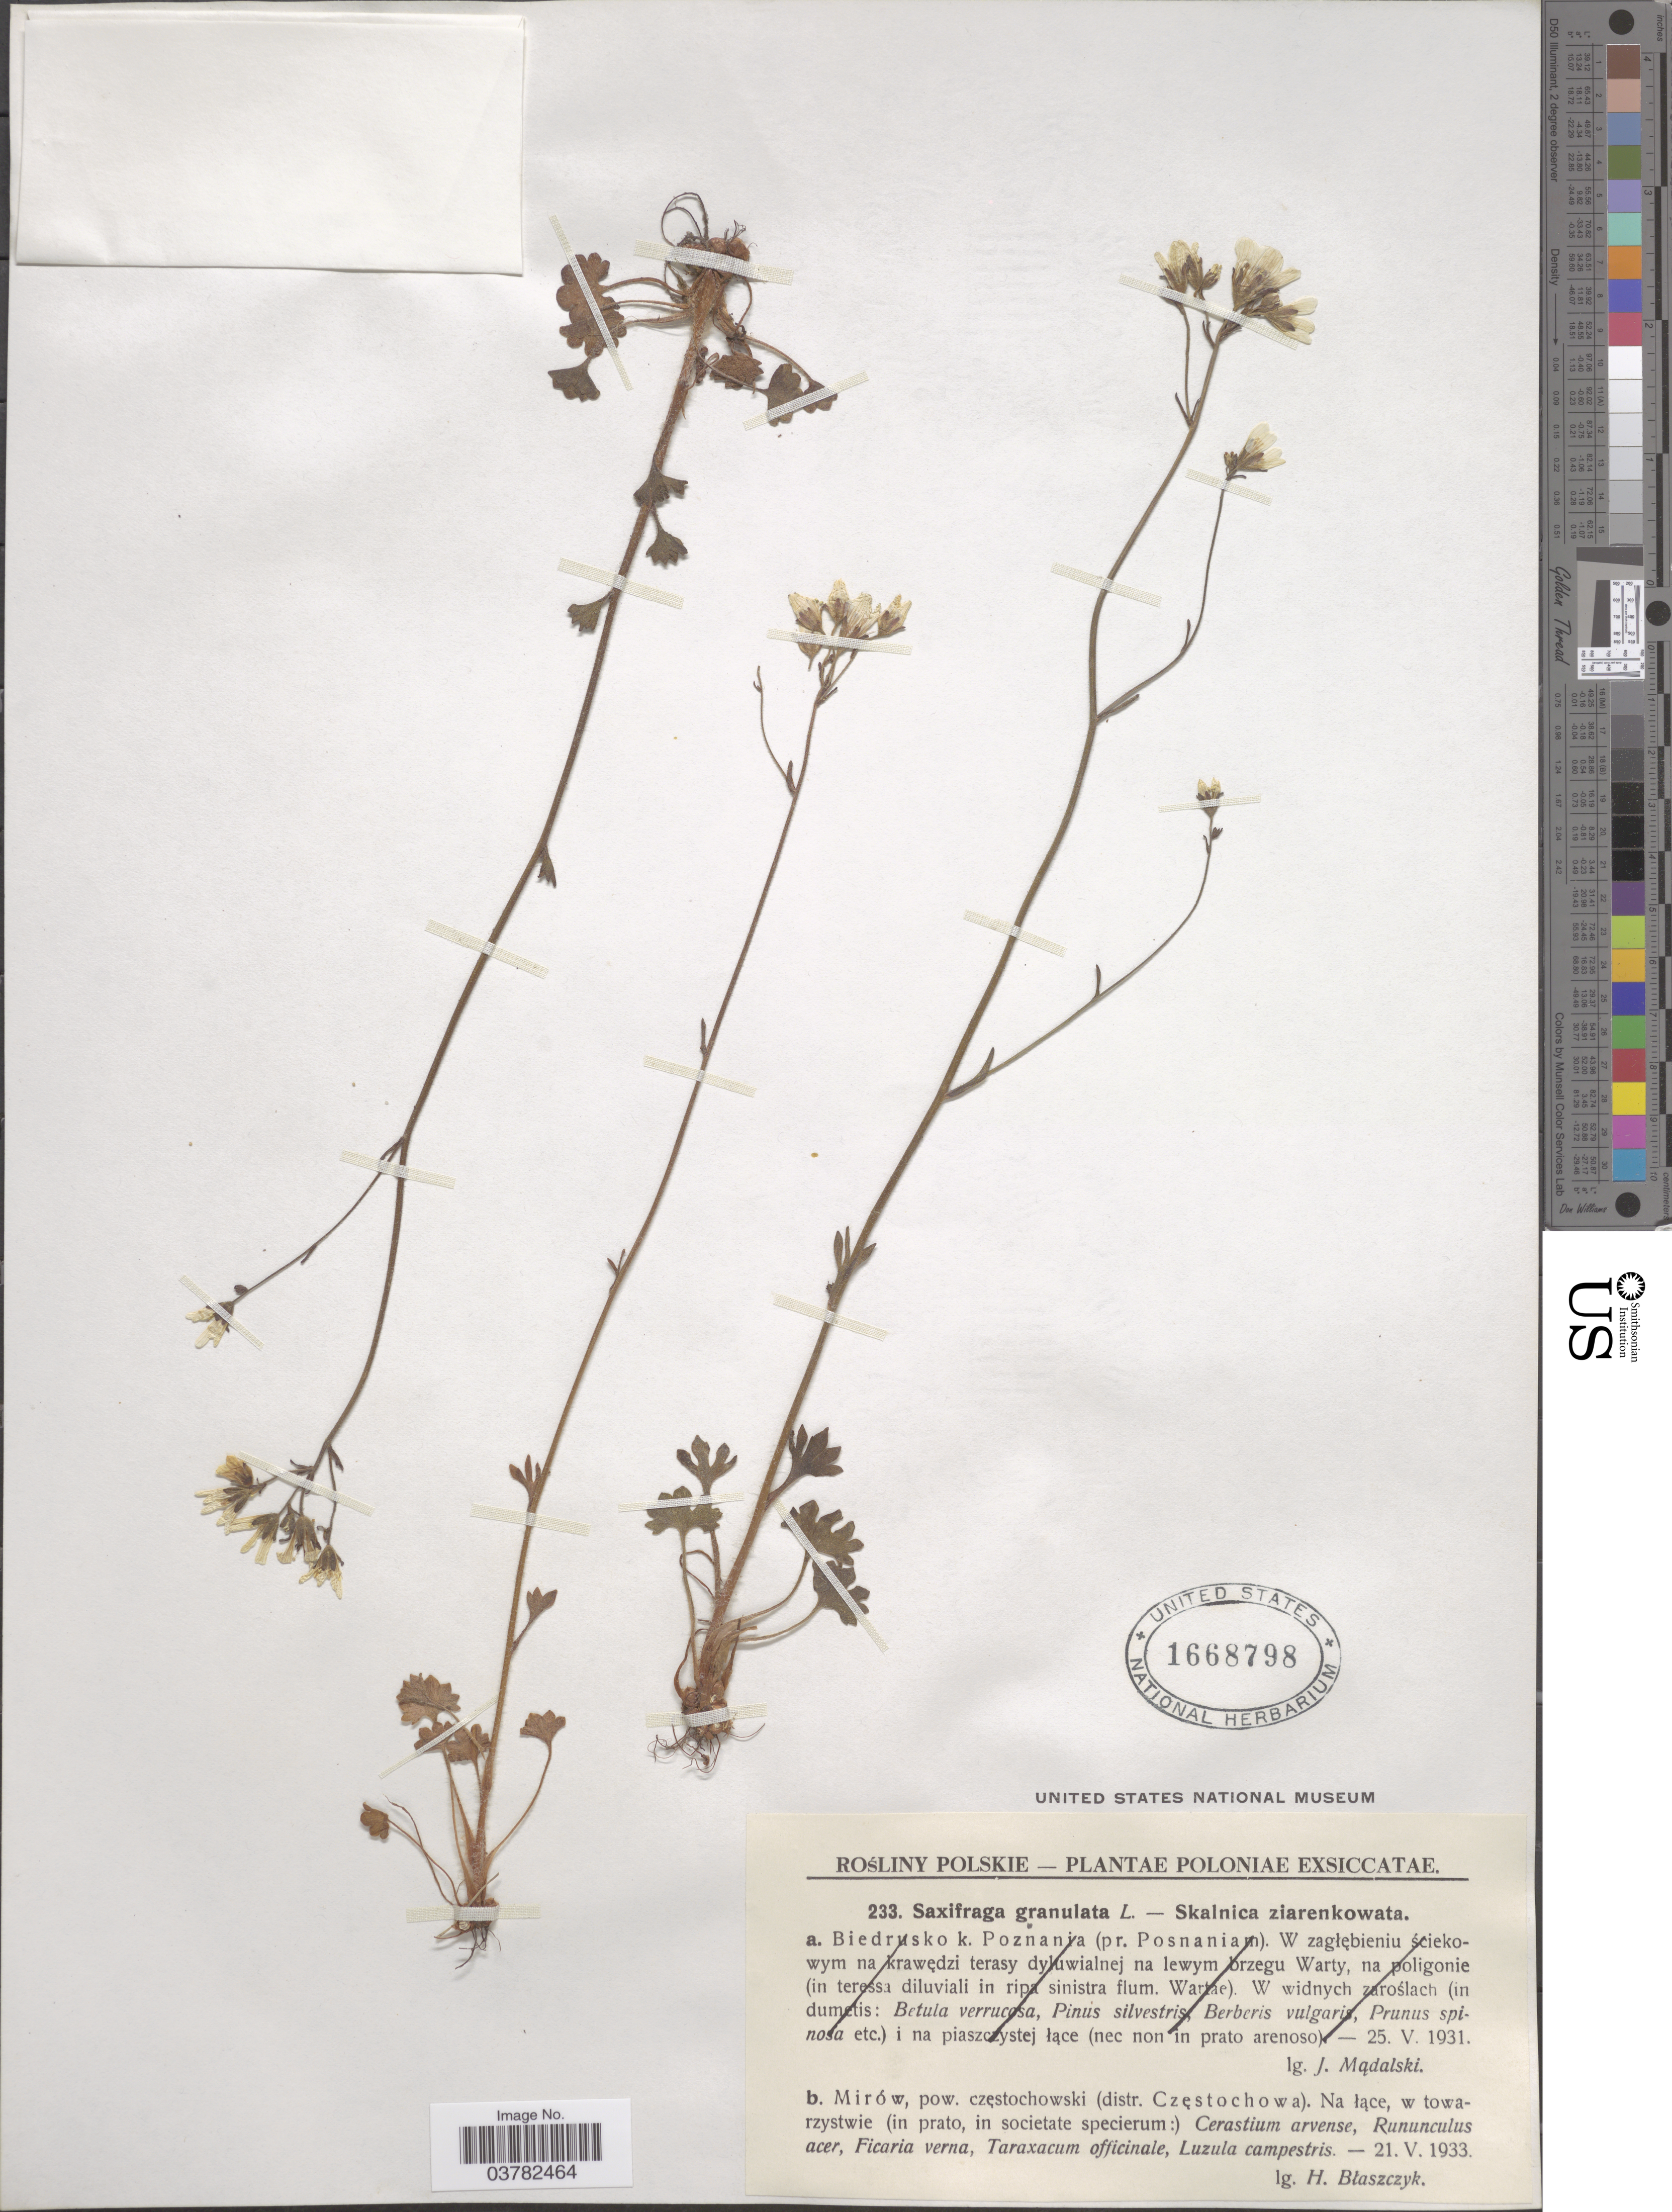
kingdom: Plantae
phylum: Tracheophyta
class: Magnoliopsida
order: Saxifragales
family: Saxifragaceae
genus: Saxifraga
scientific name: Saxifraga granulata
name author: L.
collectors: H. Błaszcyk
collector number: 233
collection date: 1933-05-21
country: Poland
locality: Poloniae. Mirów, pow. częstochowski (distr. Częstochowa).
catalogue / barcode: US 1668798